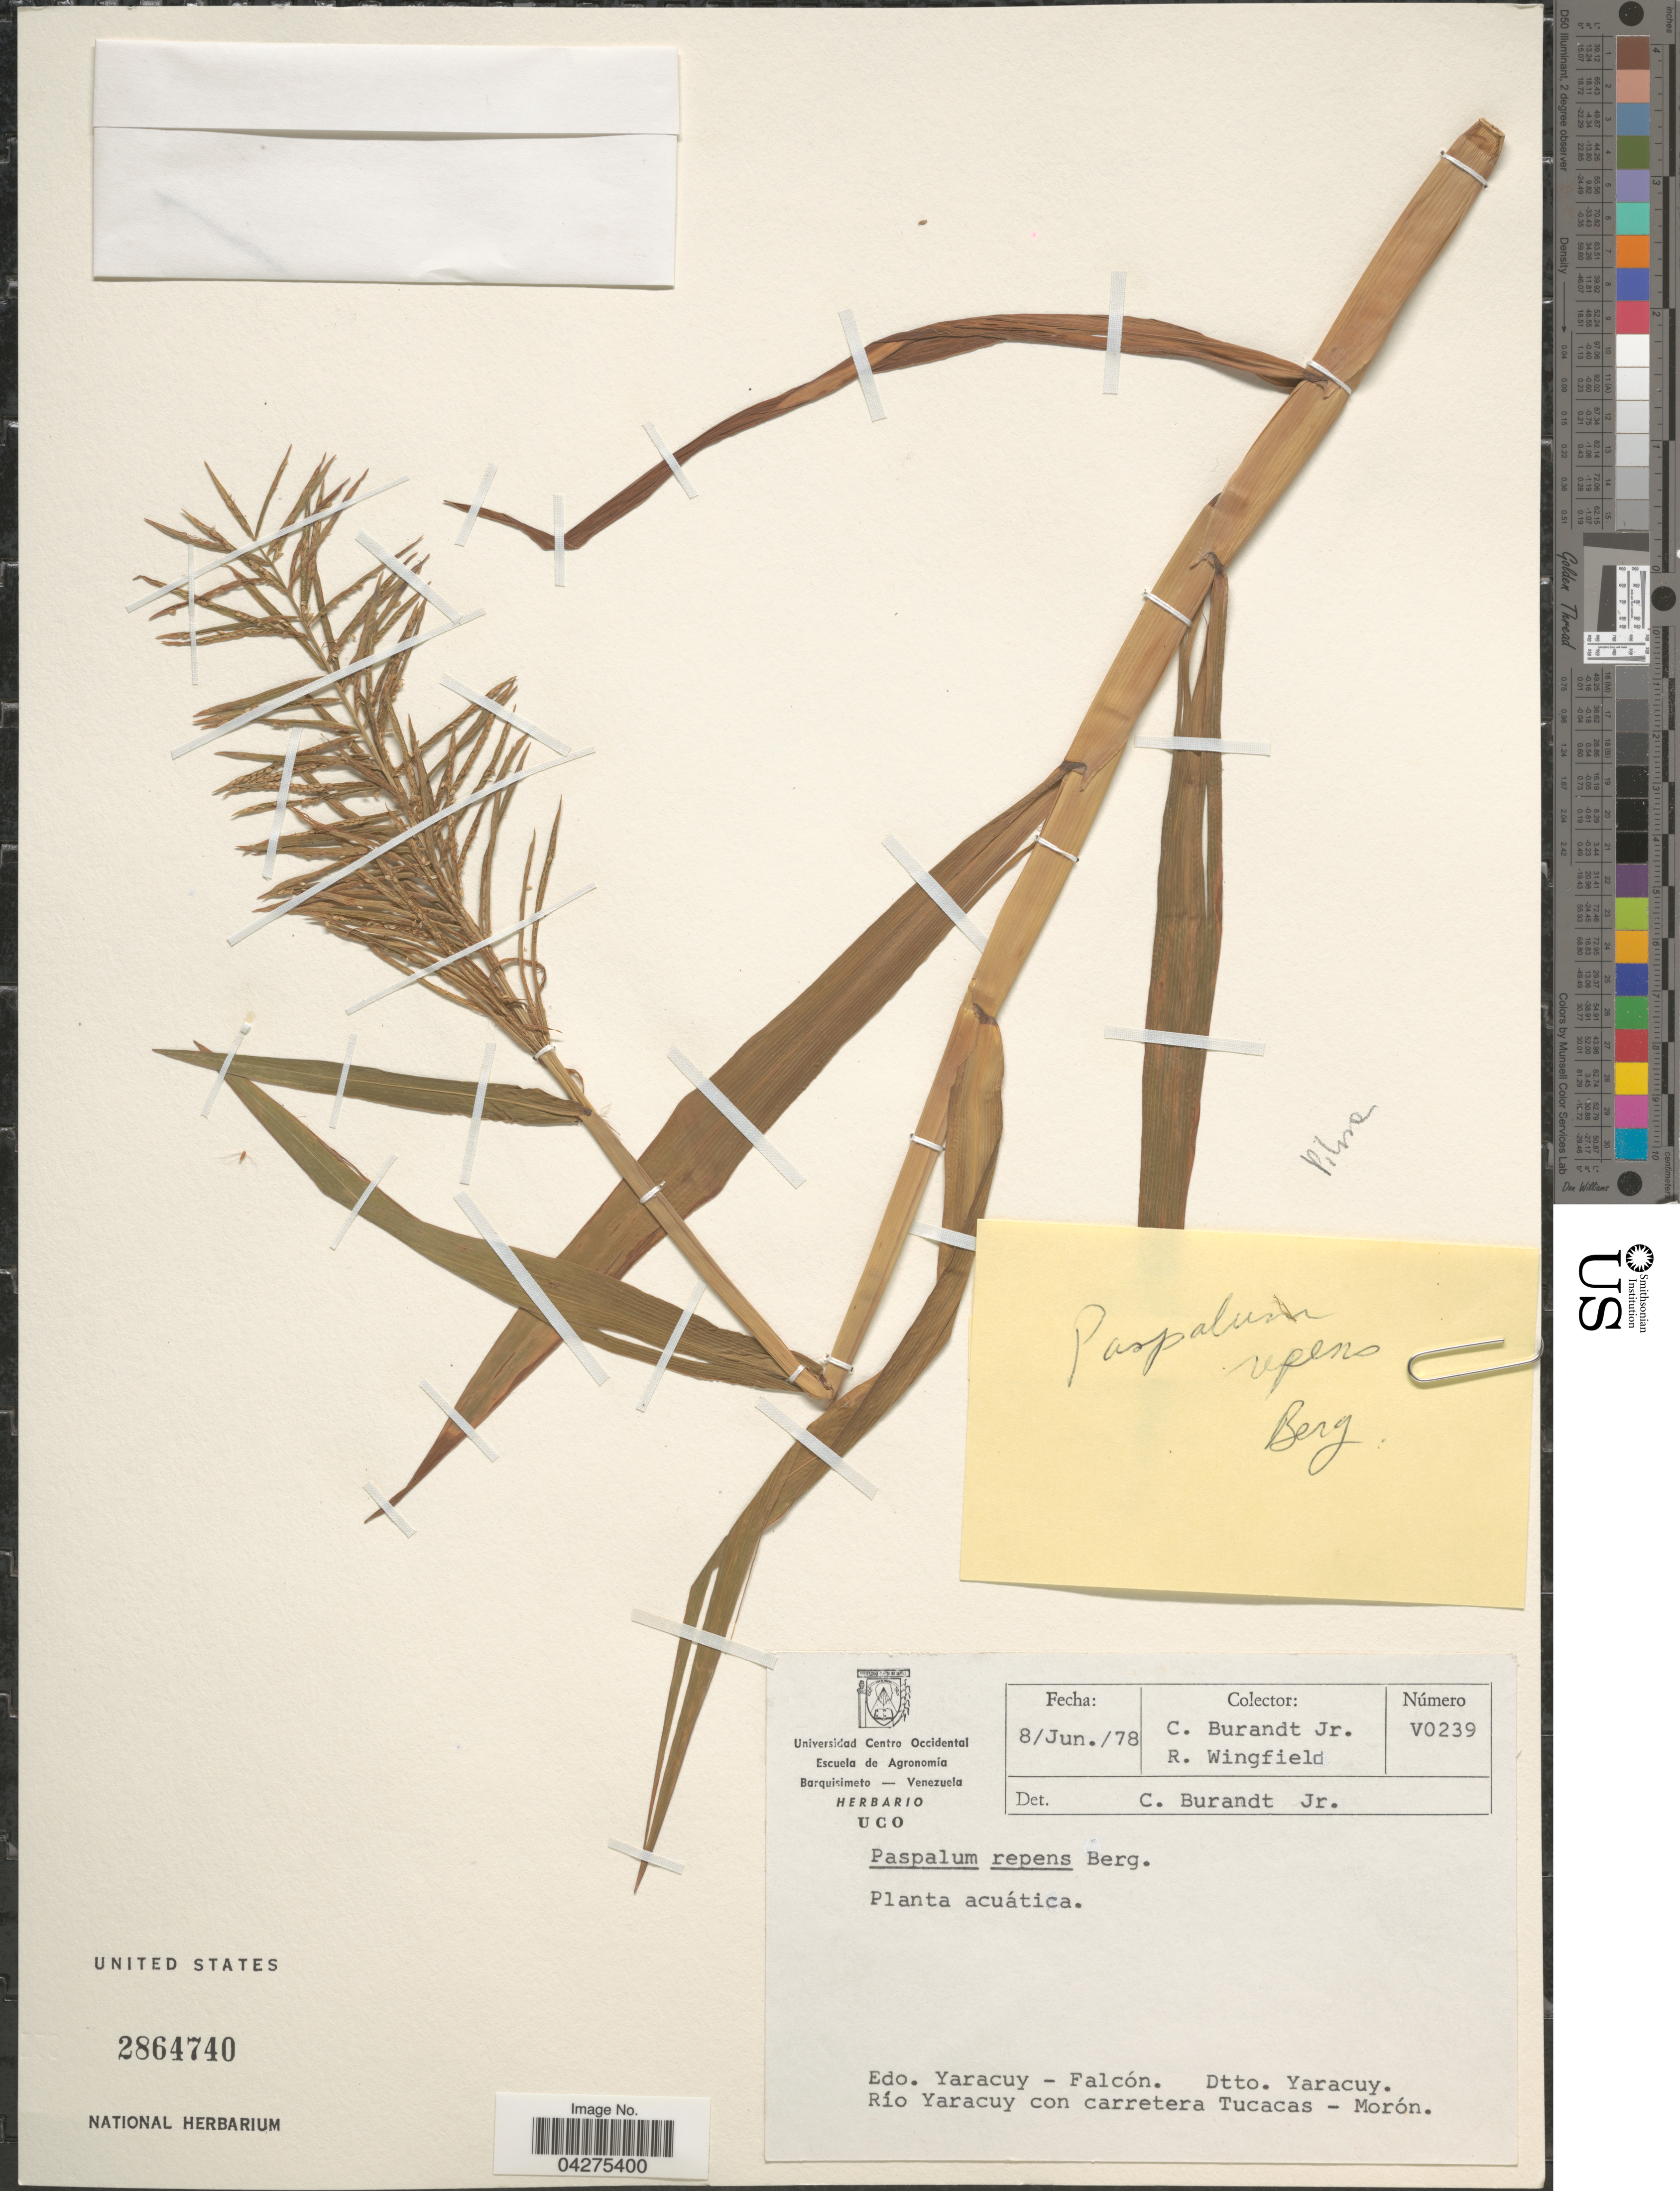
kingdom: Plantae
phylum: Tracheophyta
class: Liliopsida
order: Poales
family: Poaceae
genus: Paspalum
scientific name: Paspalum repens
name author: P.J. Bergius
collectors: C. Burandt Jr. & R. Wingfield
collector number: V0239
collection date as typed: Transcribed d/m/y: 8/6/78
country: Venezuela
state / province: Yaracuy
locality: Falcón. Dtto. Yaracuy. Río Yaracuy con carretera Tucacas- Morón.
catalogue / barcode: US 2864740